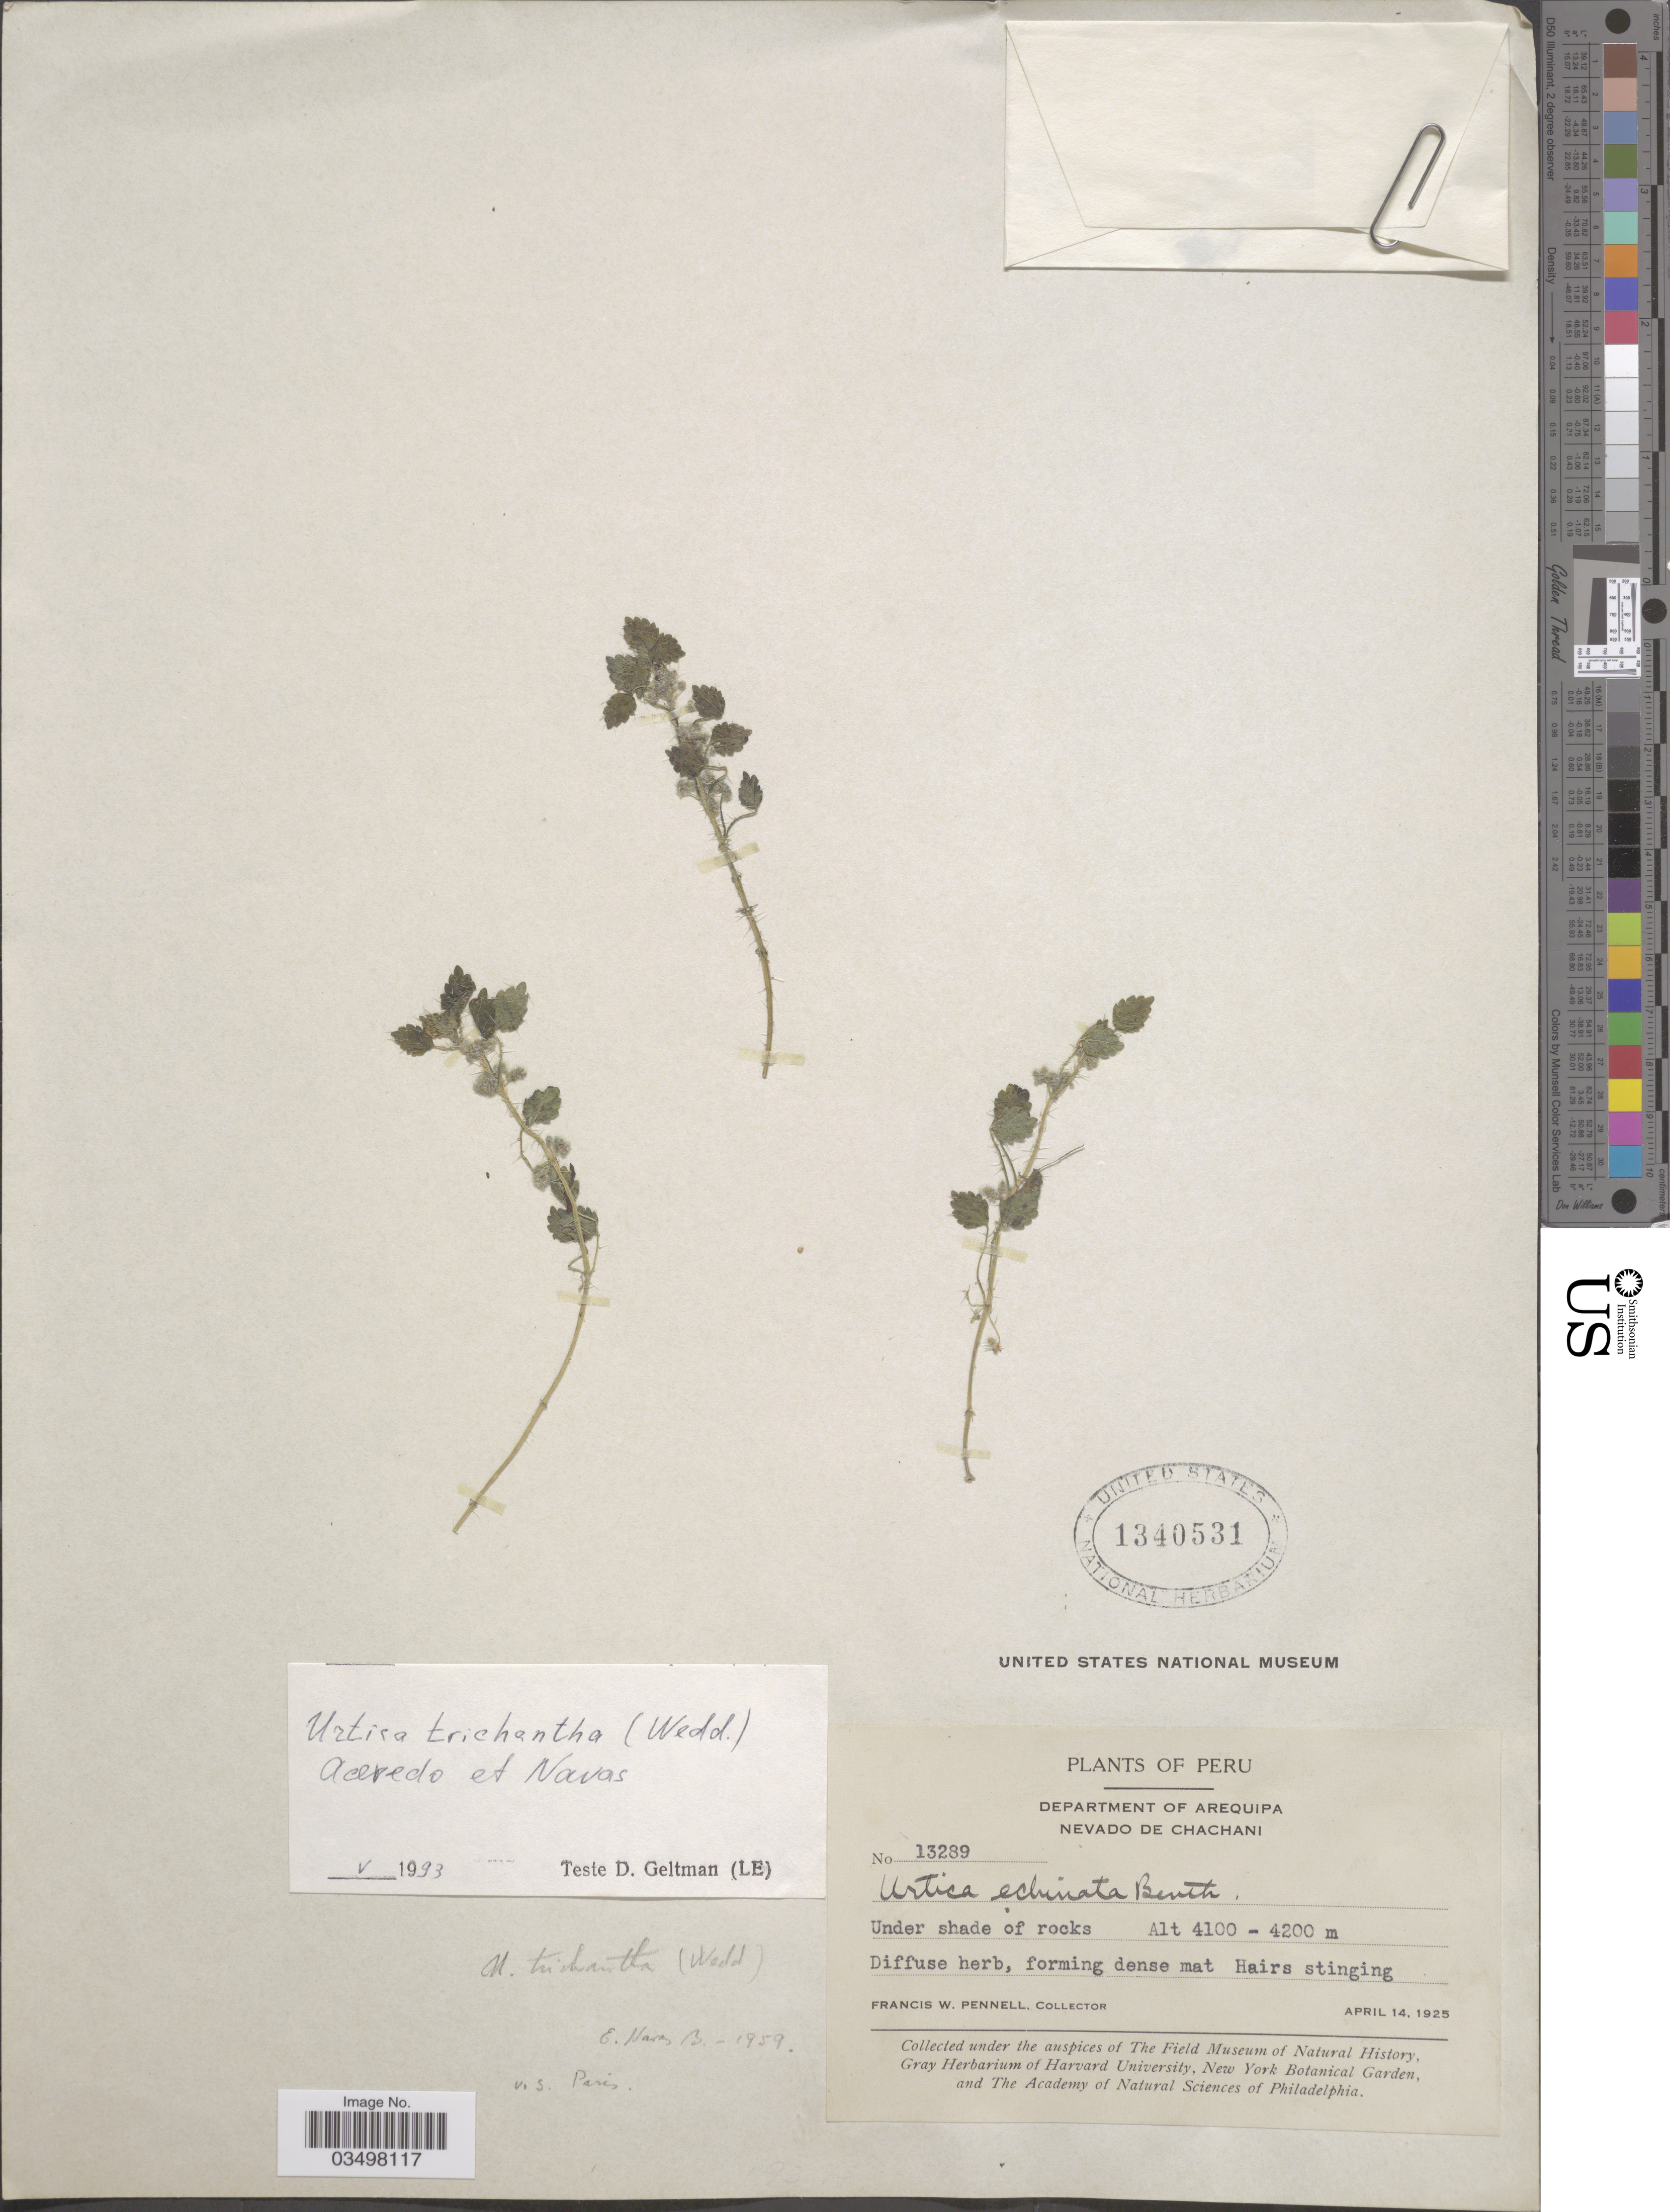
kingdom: Plantae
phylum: Tracheophyta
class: Magnoliopsida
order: Rosales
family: Urticaceae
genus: Urtica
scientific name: Urtica trichantha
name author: (Wedd.) Acevedo & L. E. Navas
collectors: F. W. Pennell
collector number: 13289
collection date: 1925-04-14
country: Peru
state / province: Arequipa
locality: Department of Arequipa. Nevado de Chachani.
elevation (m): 4100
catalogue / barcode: US 1340531